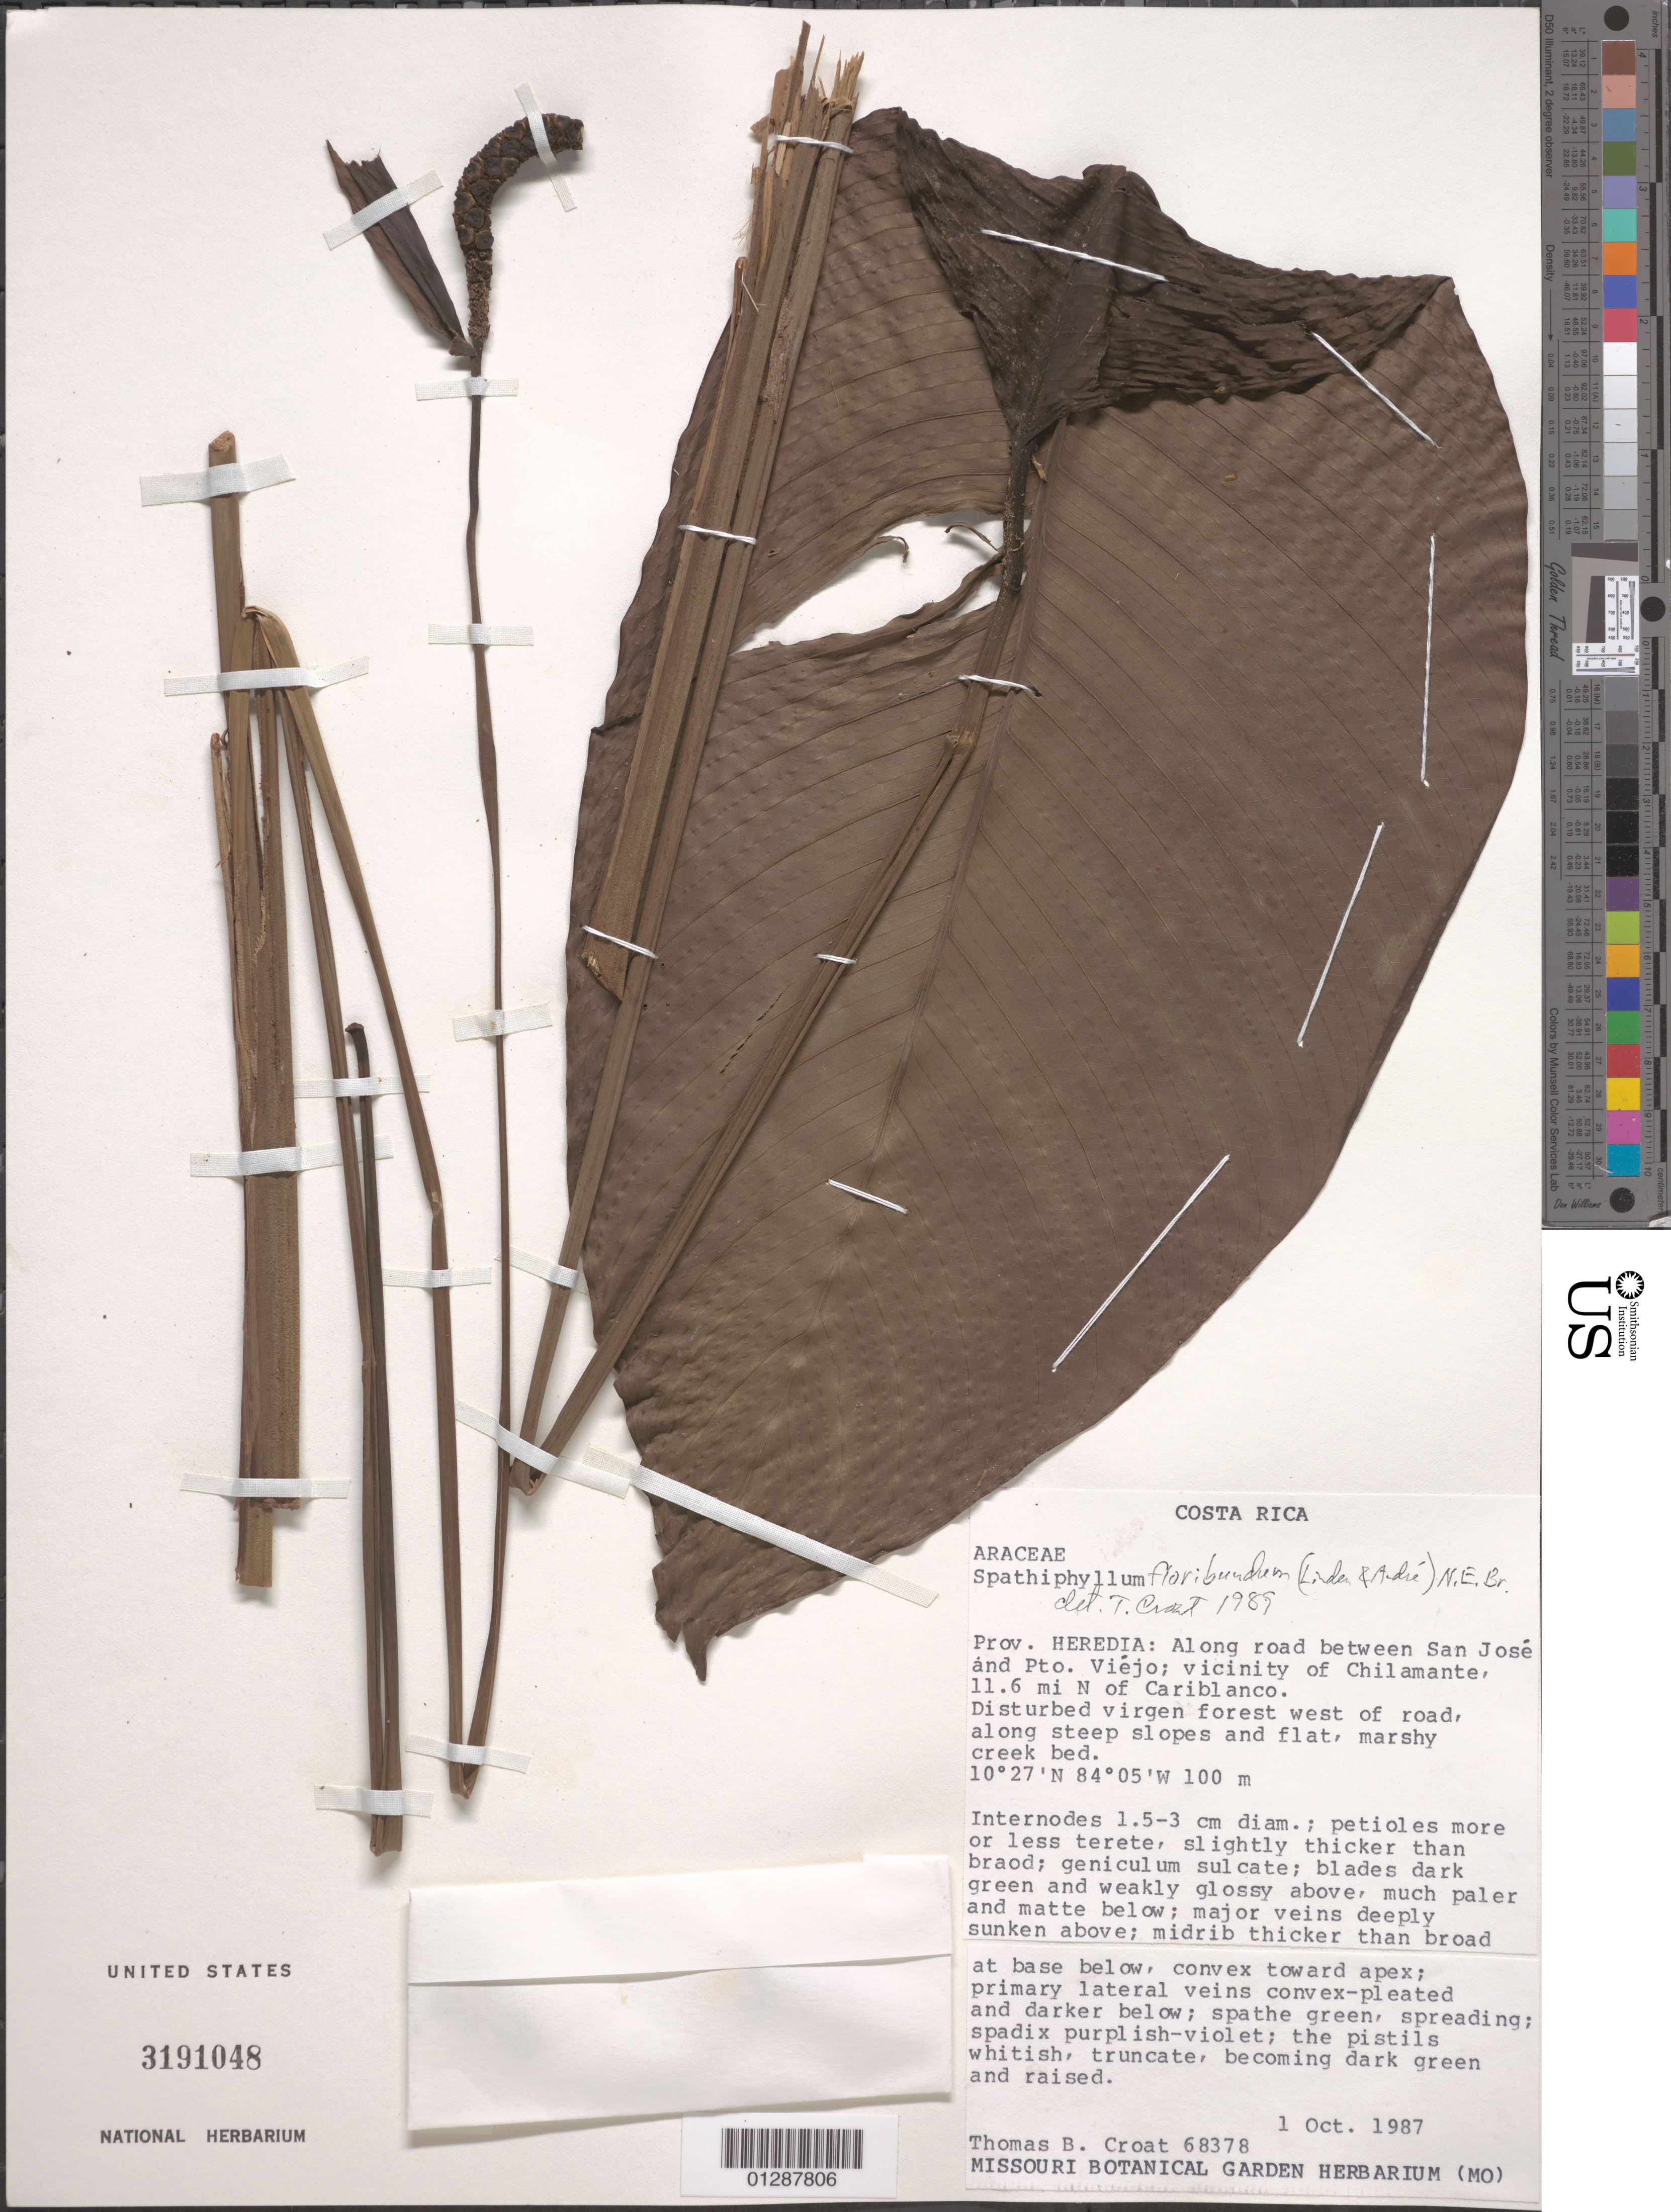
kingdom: Plantae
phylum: Tracheophyta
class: Liliopsida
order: Alismatales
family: Araceae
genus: Spathiphyllum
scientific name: Spathiphyllum floribundum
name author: (André) N.E. Br.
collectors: T. B. Croat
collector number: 68378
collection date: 1987-10-01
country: Costa Rica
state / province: Heredia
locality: Along road between San José and Pto. Viéjo; vicinity of Chilamante, 11.6 mi N of Cariblanco.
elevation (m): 100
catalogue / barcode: US 3191048